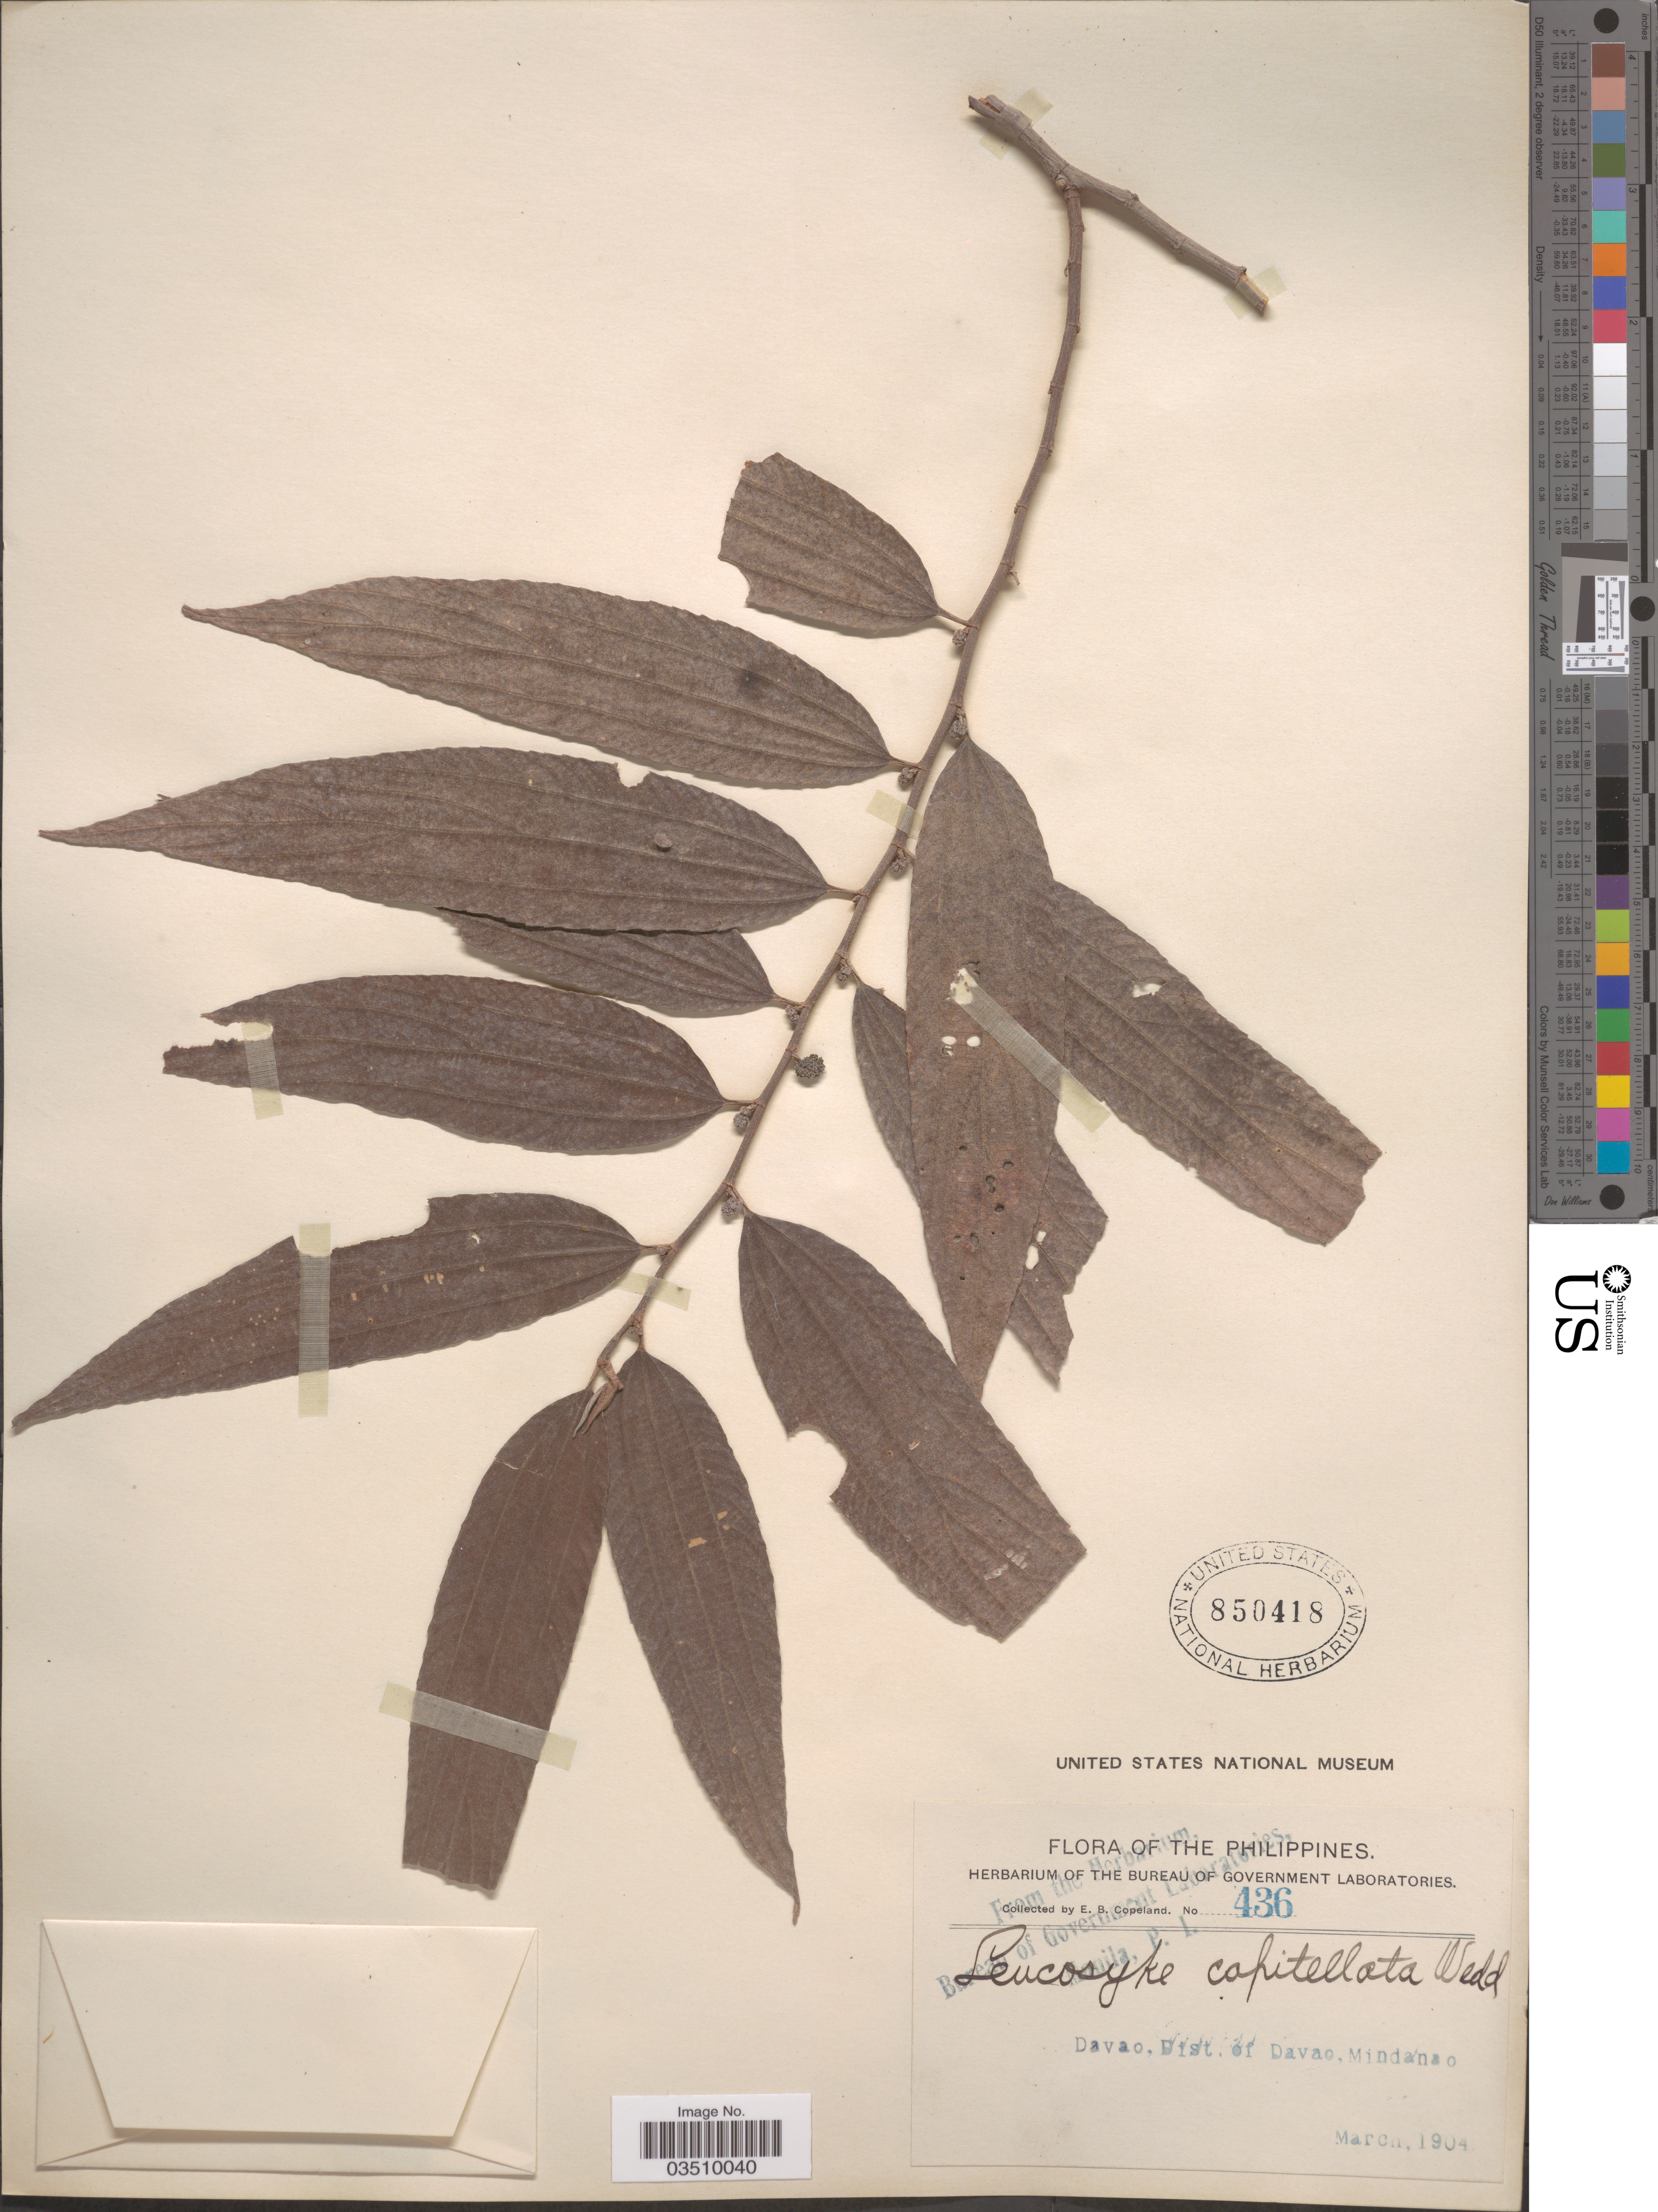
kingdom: Plantae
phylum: Tracheophyta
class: Magnoliopsida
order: Rosales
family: Urticaceae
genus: Leucosyke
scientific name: Leucosyke capitellata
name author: (Poir.) Wedd.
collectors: E. B. Copeland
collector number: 436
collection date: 1904-03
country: Philippines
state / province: Davao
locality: Davao, Dist. of Davao, Mindanao.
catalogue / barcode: US 850418